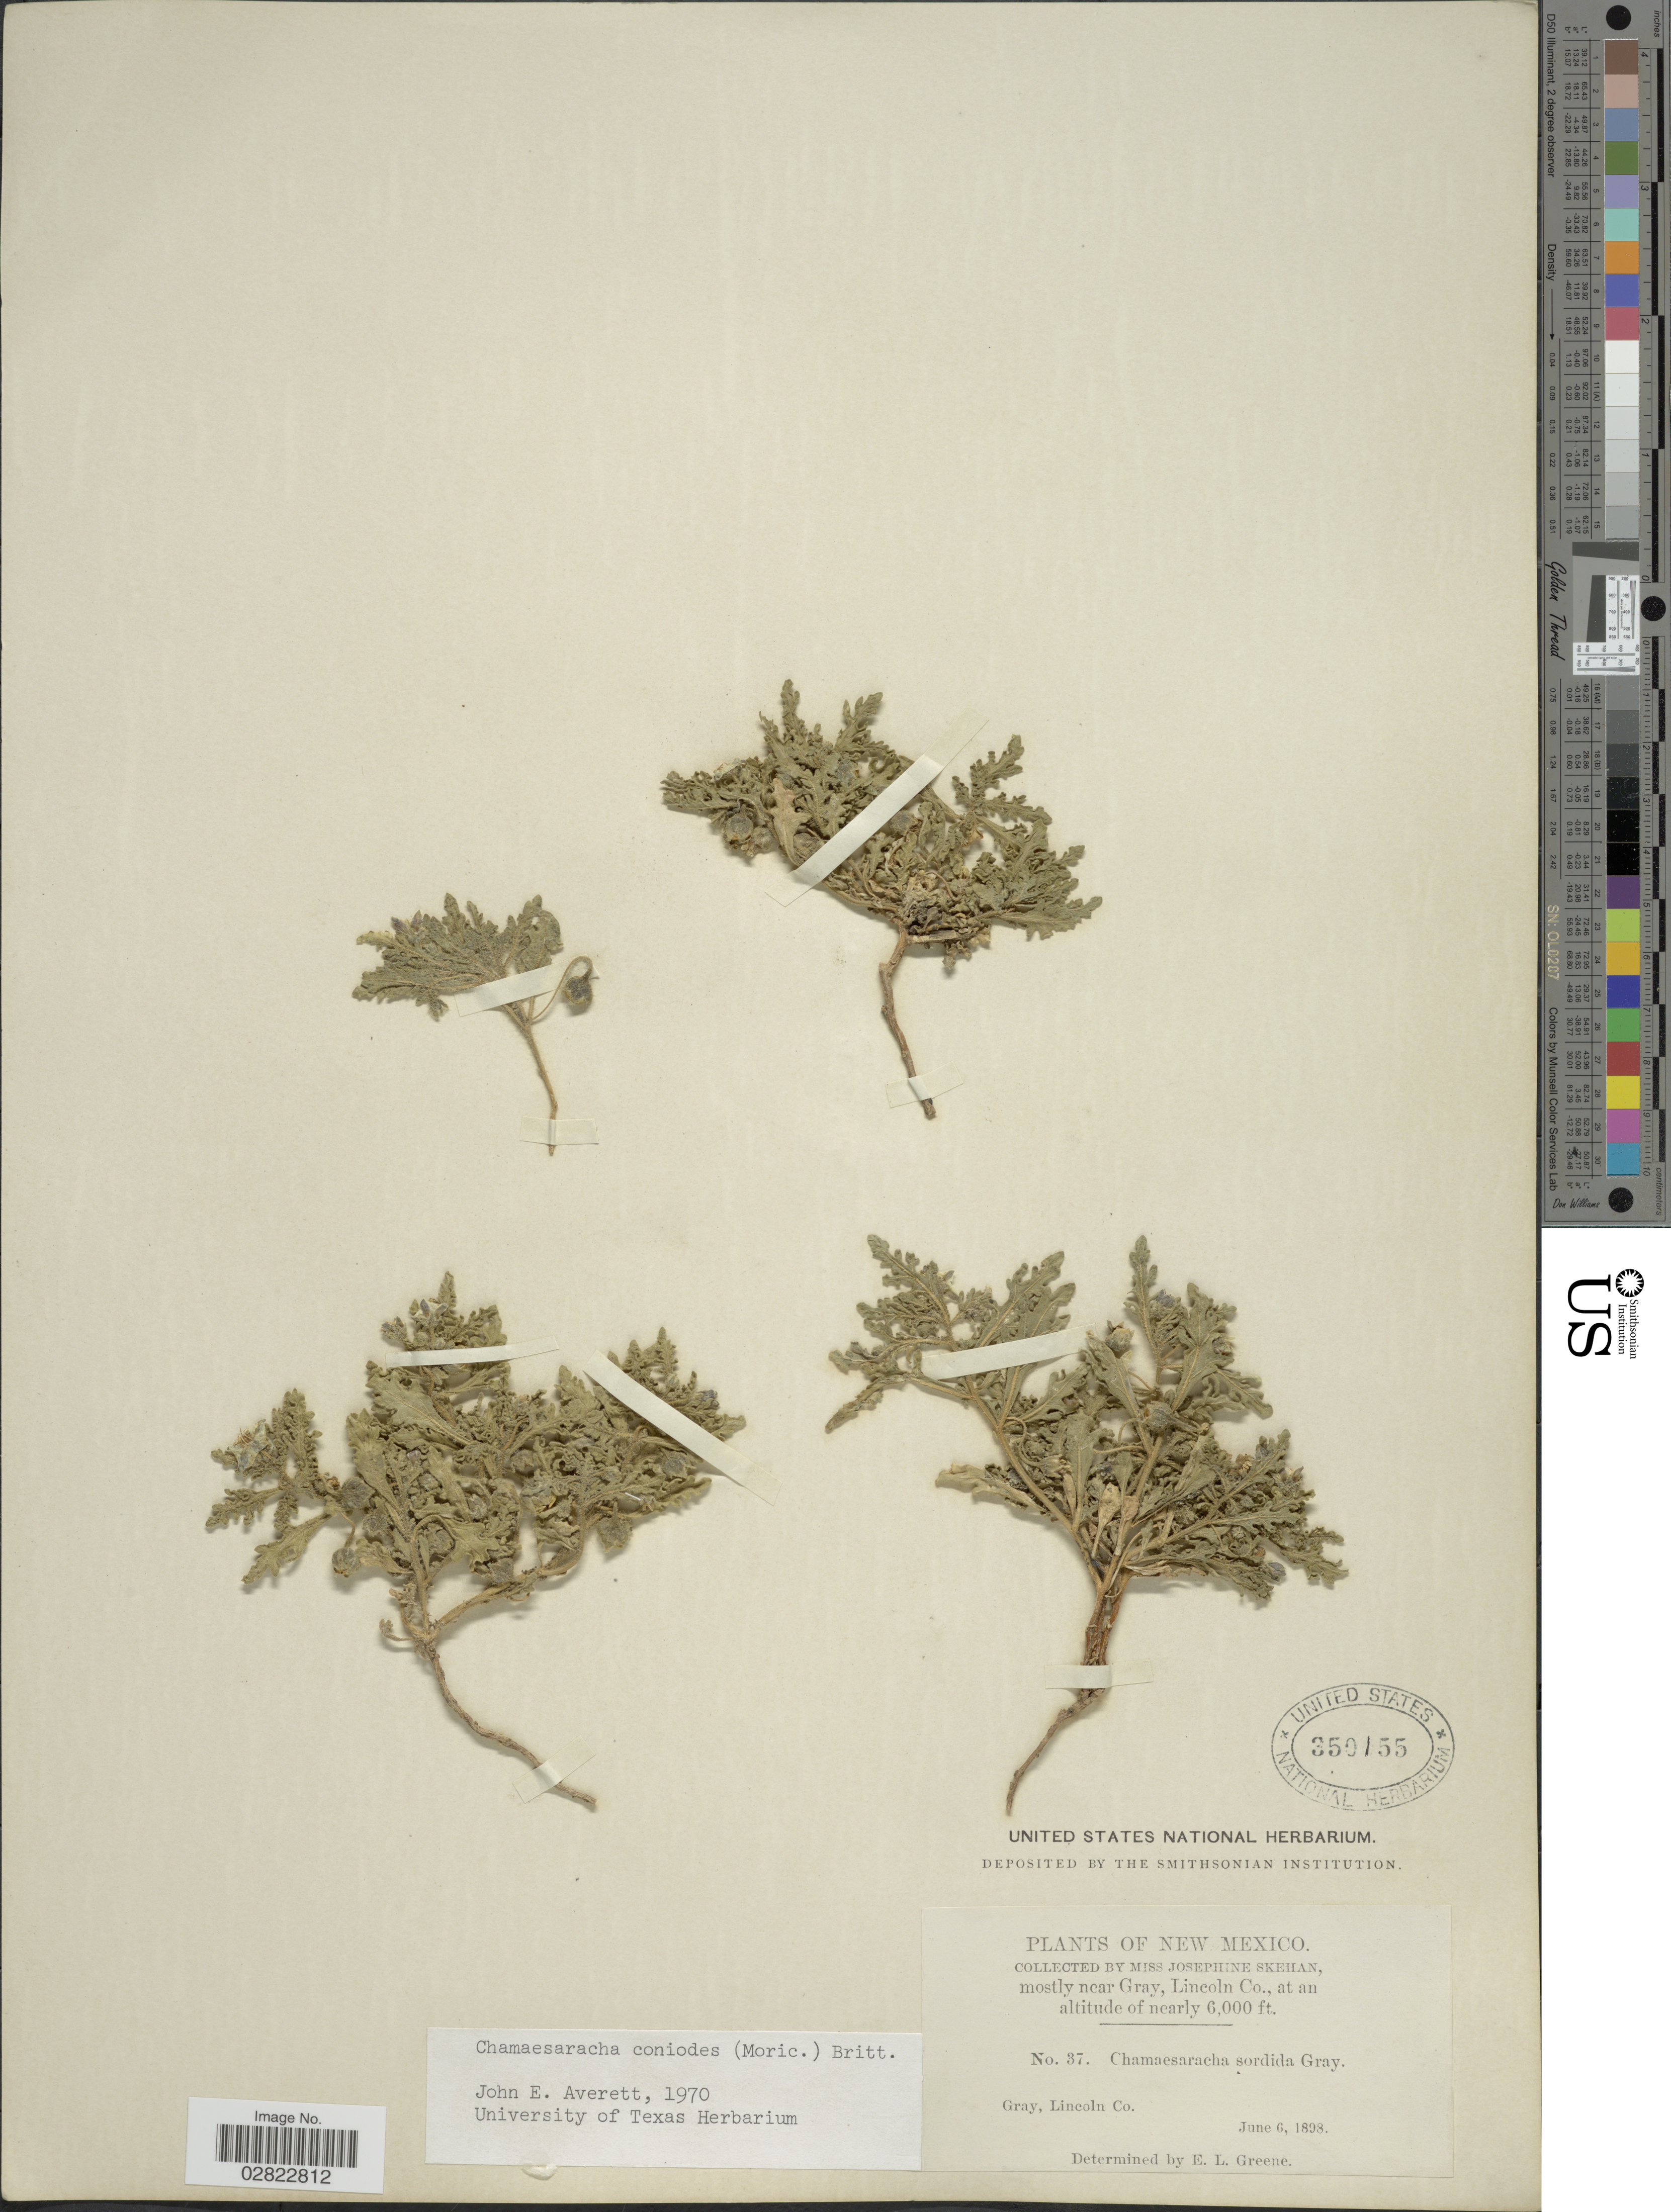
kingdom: Plantae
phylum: Tracheophyta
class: Magnoliopsida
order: Solanales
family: Solanaceae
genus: Chamaesaracha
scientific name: Chamaesaracha coniodes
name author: (Moric. ex Dunal) Britton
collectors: J. Skehan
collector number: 37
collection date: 1898-06-06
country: United States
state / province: New Mexico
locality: Mostly near Gray, Lincoln Co.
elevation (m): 1829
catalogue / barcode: US 350155